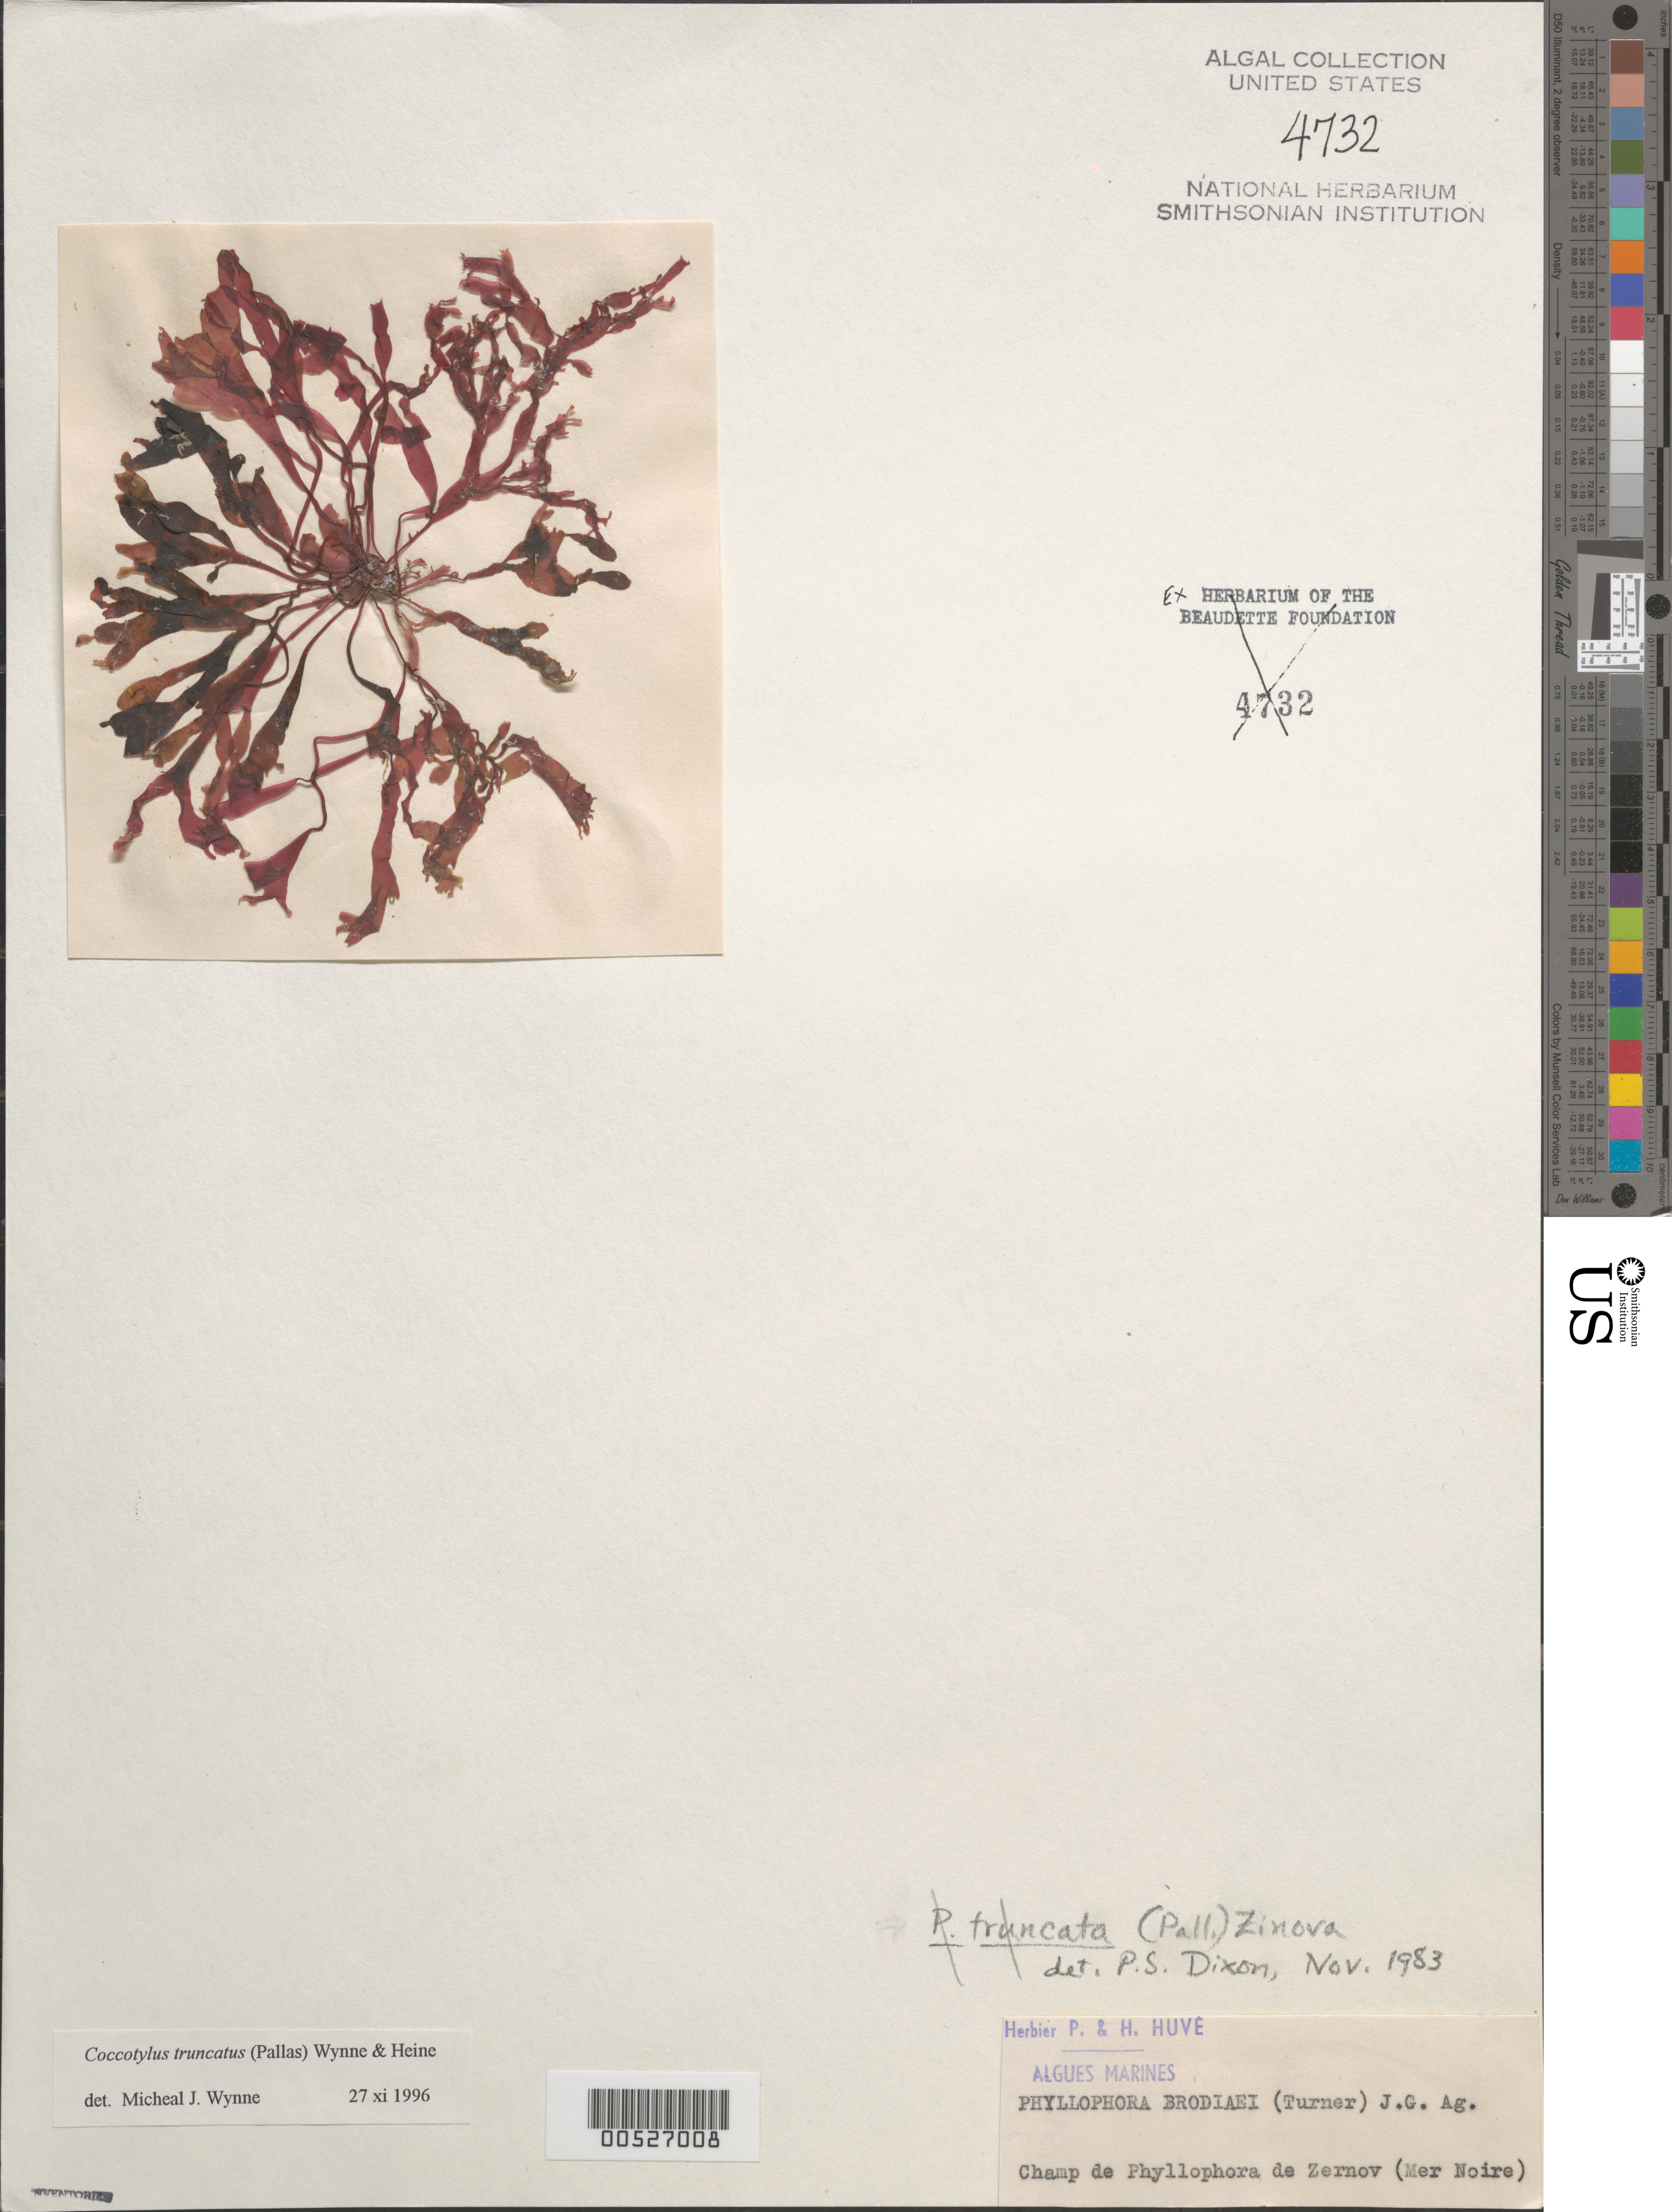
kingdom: Plantae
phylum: Rhodophyta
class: Florideophyceae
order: Gigartinales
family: Phyllophoraceae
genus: Coccotylus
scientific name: Coccotylus truncatus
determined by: Wynne, M. J.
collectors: P. Huve & H. Huve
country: Russian Federation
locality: Zernov, black sea (mer noire)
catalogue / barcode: US 4732